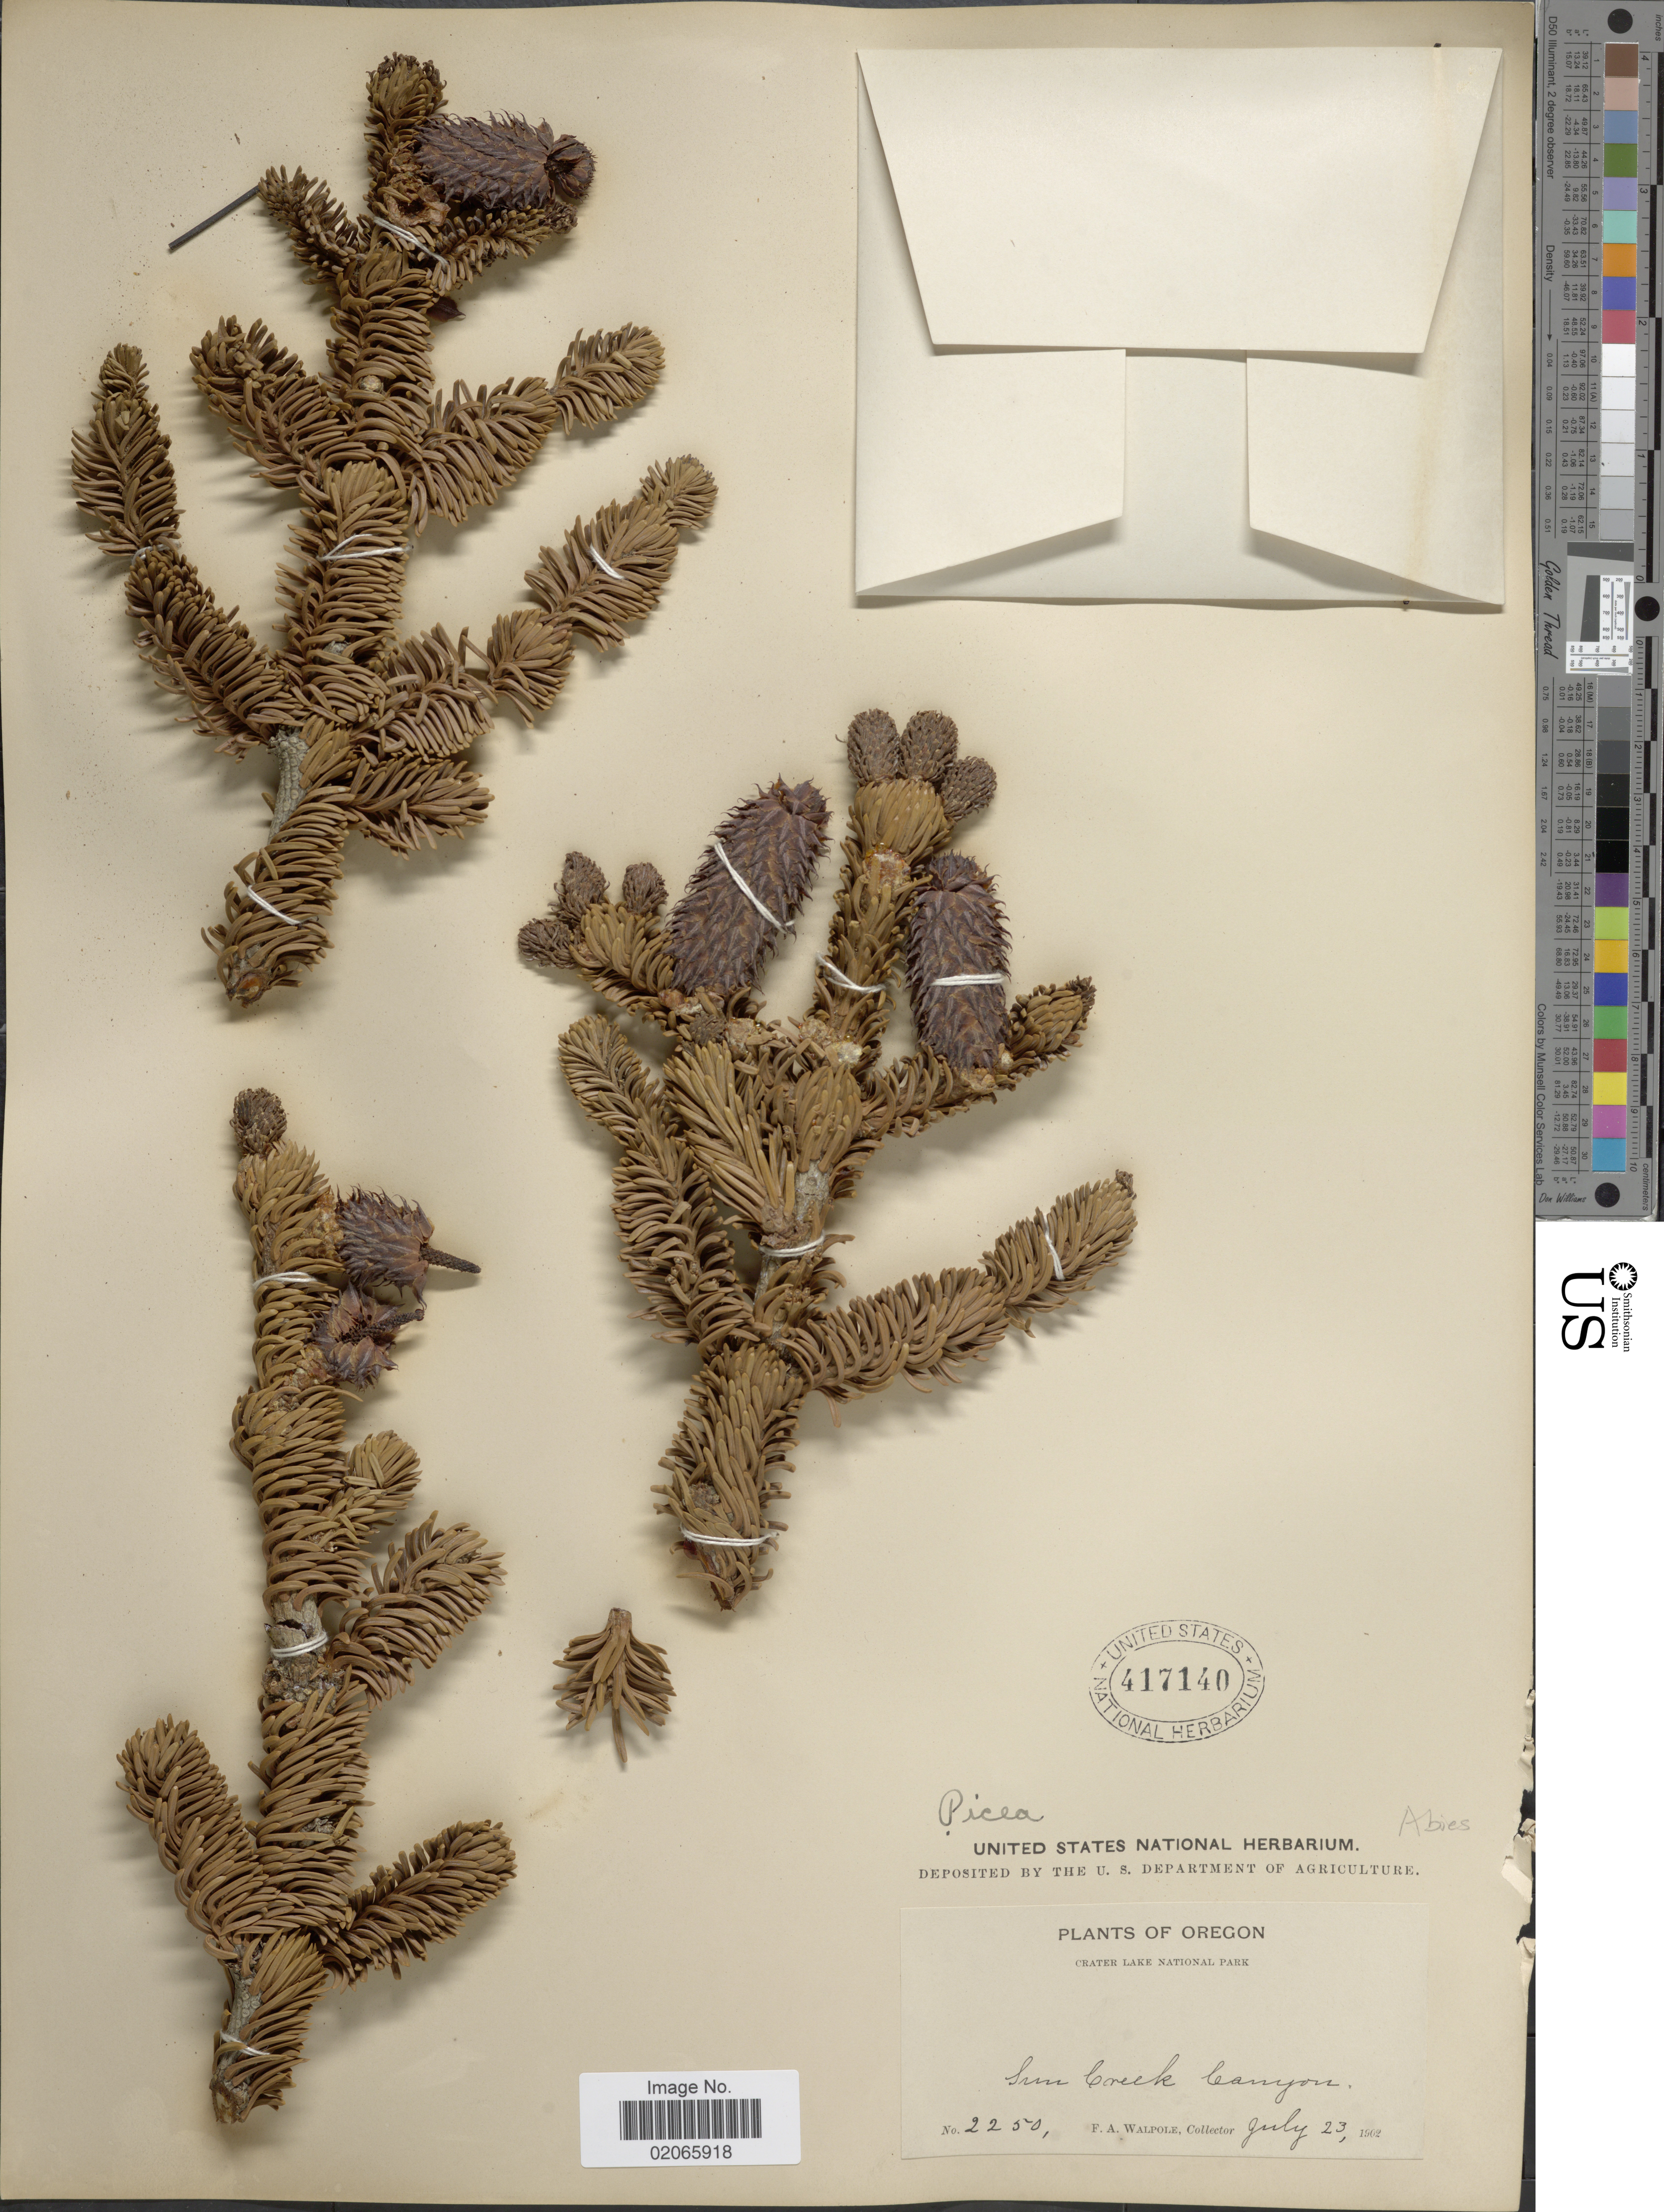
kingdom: Plantae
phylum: Tracheophyta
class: Pinopsida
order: Pinales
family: Pinaceae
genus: Abies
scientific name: Abies sp.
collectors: F. Walpole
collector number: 2250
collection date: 1902-07-23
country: United States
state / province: Oregon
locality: Crater Lake National Park. Sun Creek Canyon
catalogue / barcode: US 417140